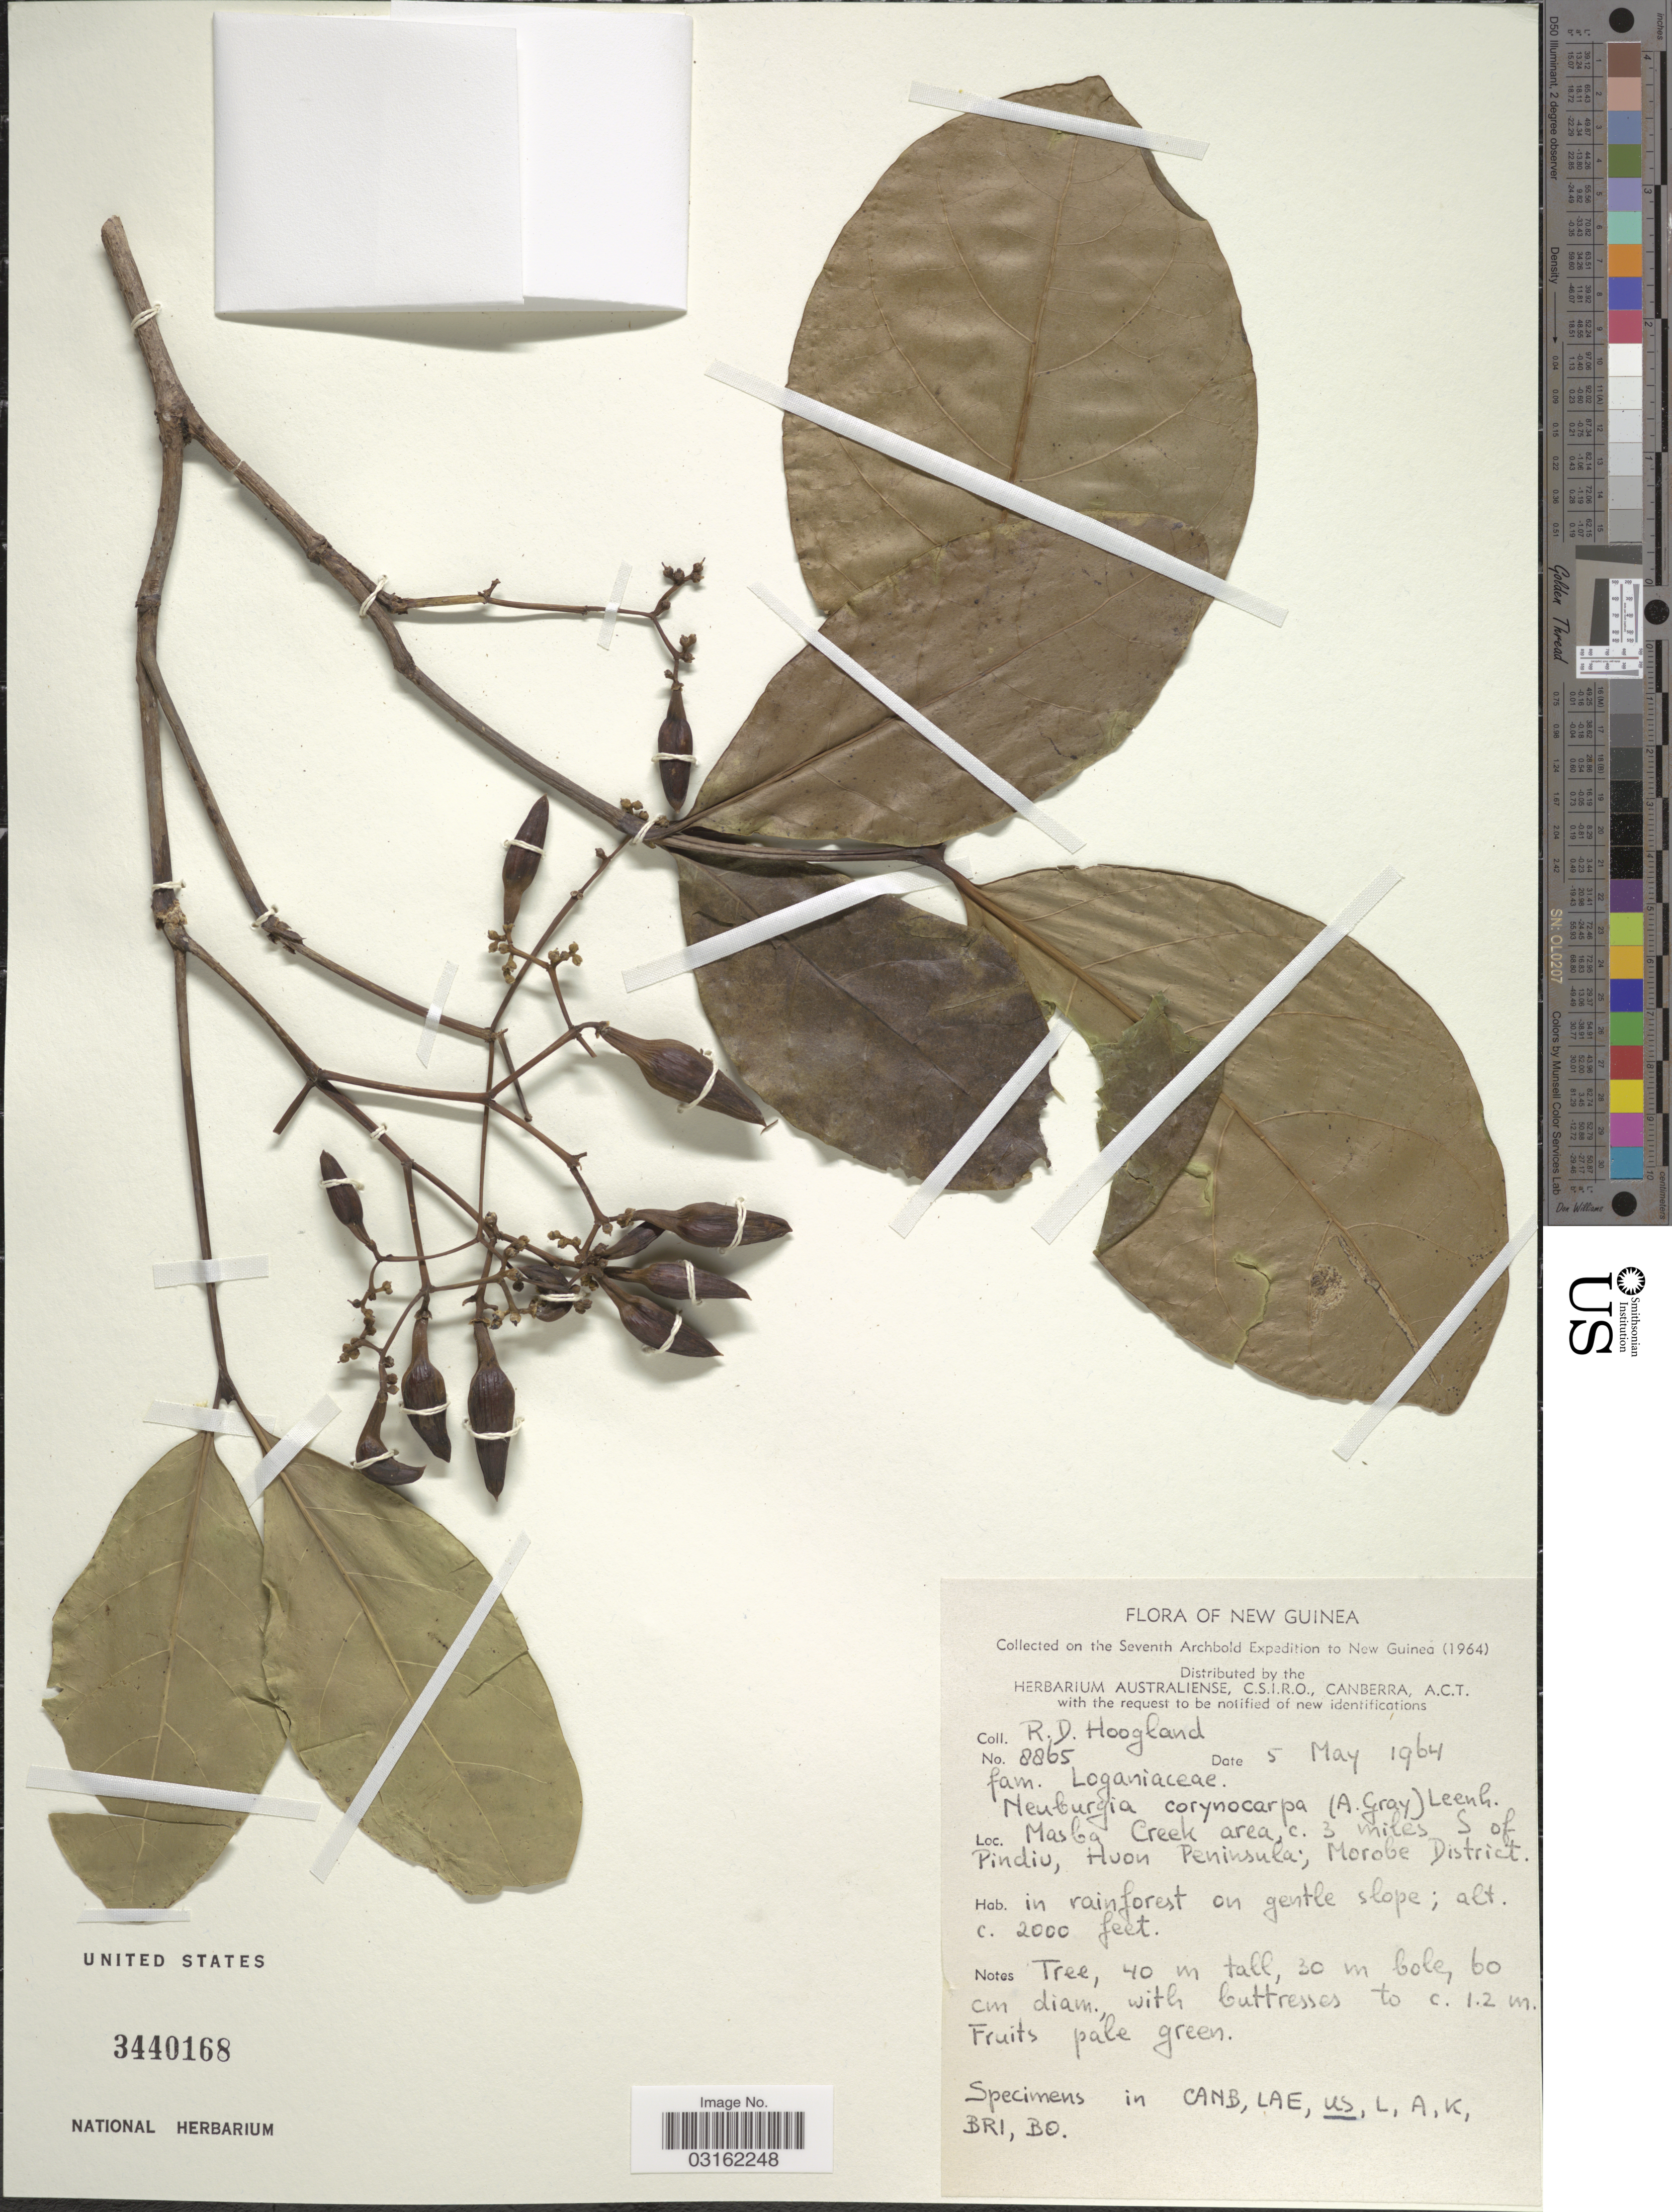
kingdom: Plantae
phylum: Tracheophyta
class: Magnoliopsida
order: Gentianales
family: Loganiaceae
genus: Neuburgia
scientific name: Neuburgia corynocarpa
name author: (A. Gray) Leenh.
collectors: R. D. Hoogland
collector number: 8865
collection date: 1964-05-05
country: Papua New Guinea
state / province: Morobe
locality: New Guinea, Masba Creek area, c. 3 miles S of Pindiu, Huon Peninsula; Morobe District.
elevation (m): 610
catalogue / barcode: US 3440168